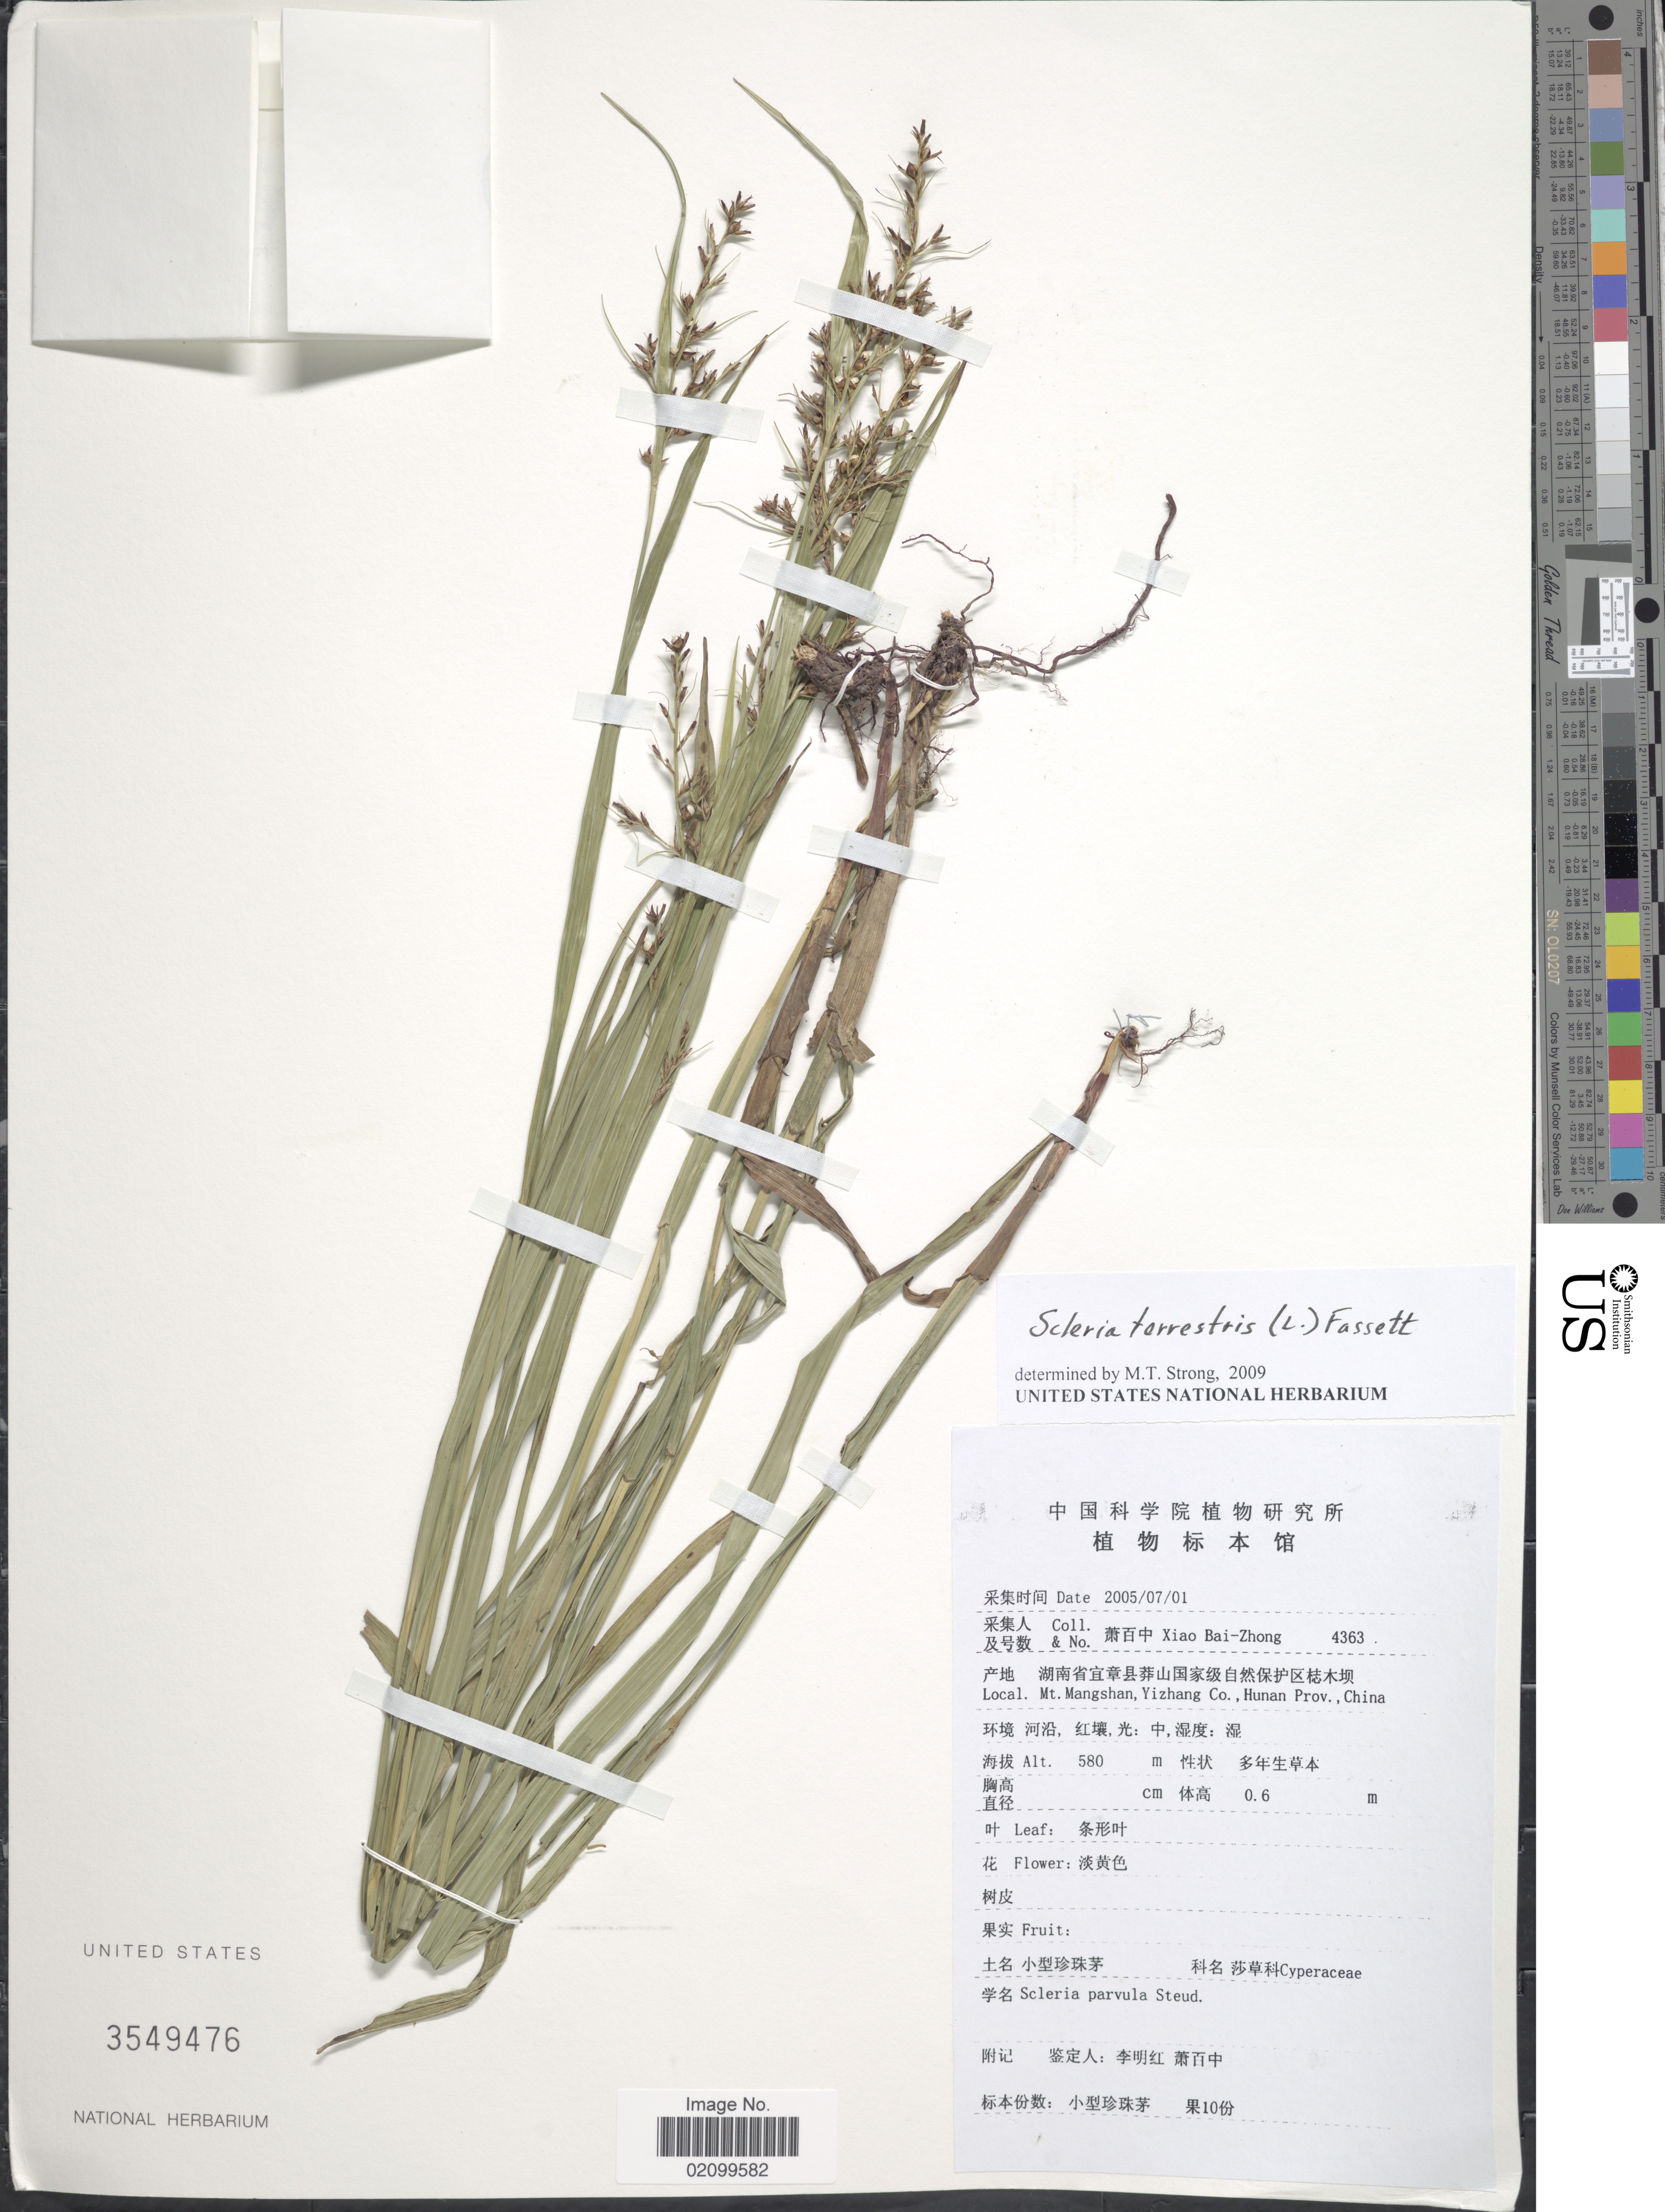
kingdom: Plantae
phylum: Tracheophyta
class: Liliopsida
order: Poales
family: Cyperaceae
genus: Scleria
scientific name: Scleria terrestris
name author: (L.) Fassett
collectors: B. Z. Xiao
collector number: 4363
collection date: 2005-07-01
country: China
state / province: Hunan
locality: Mt. Mangshan, Yizhang Co., Hunan Prov.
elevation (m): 580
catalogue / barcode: US 3549476